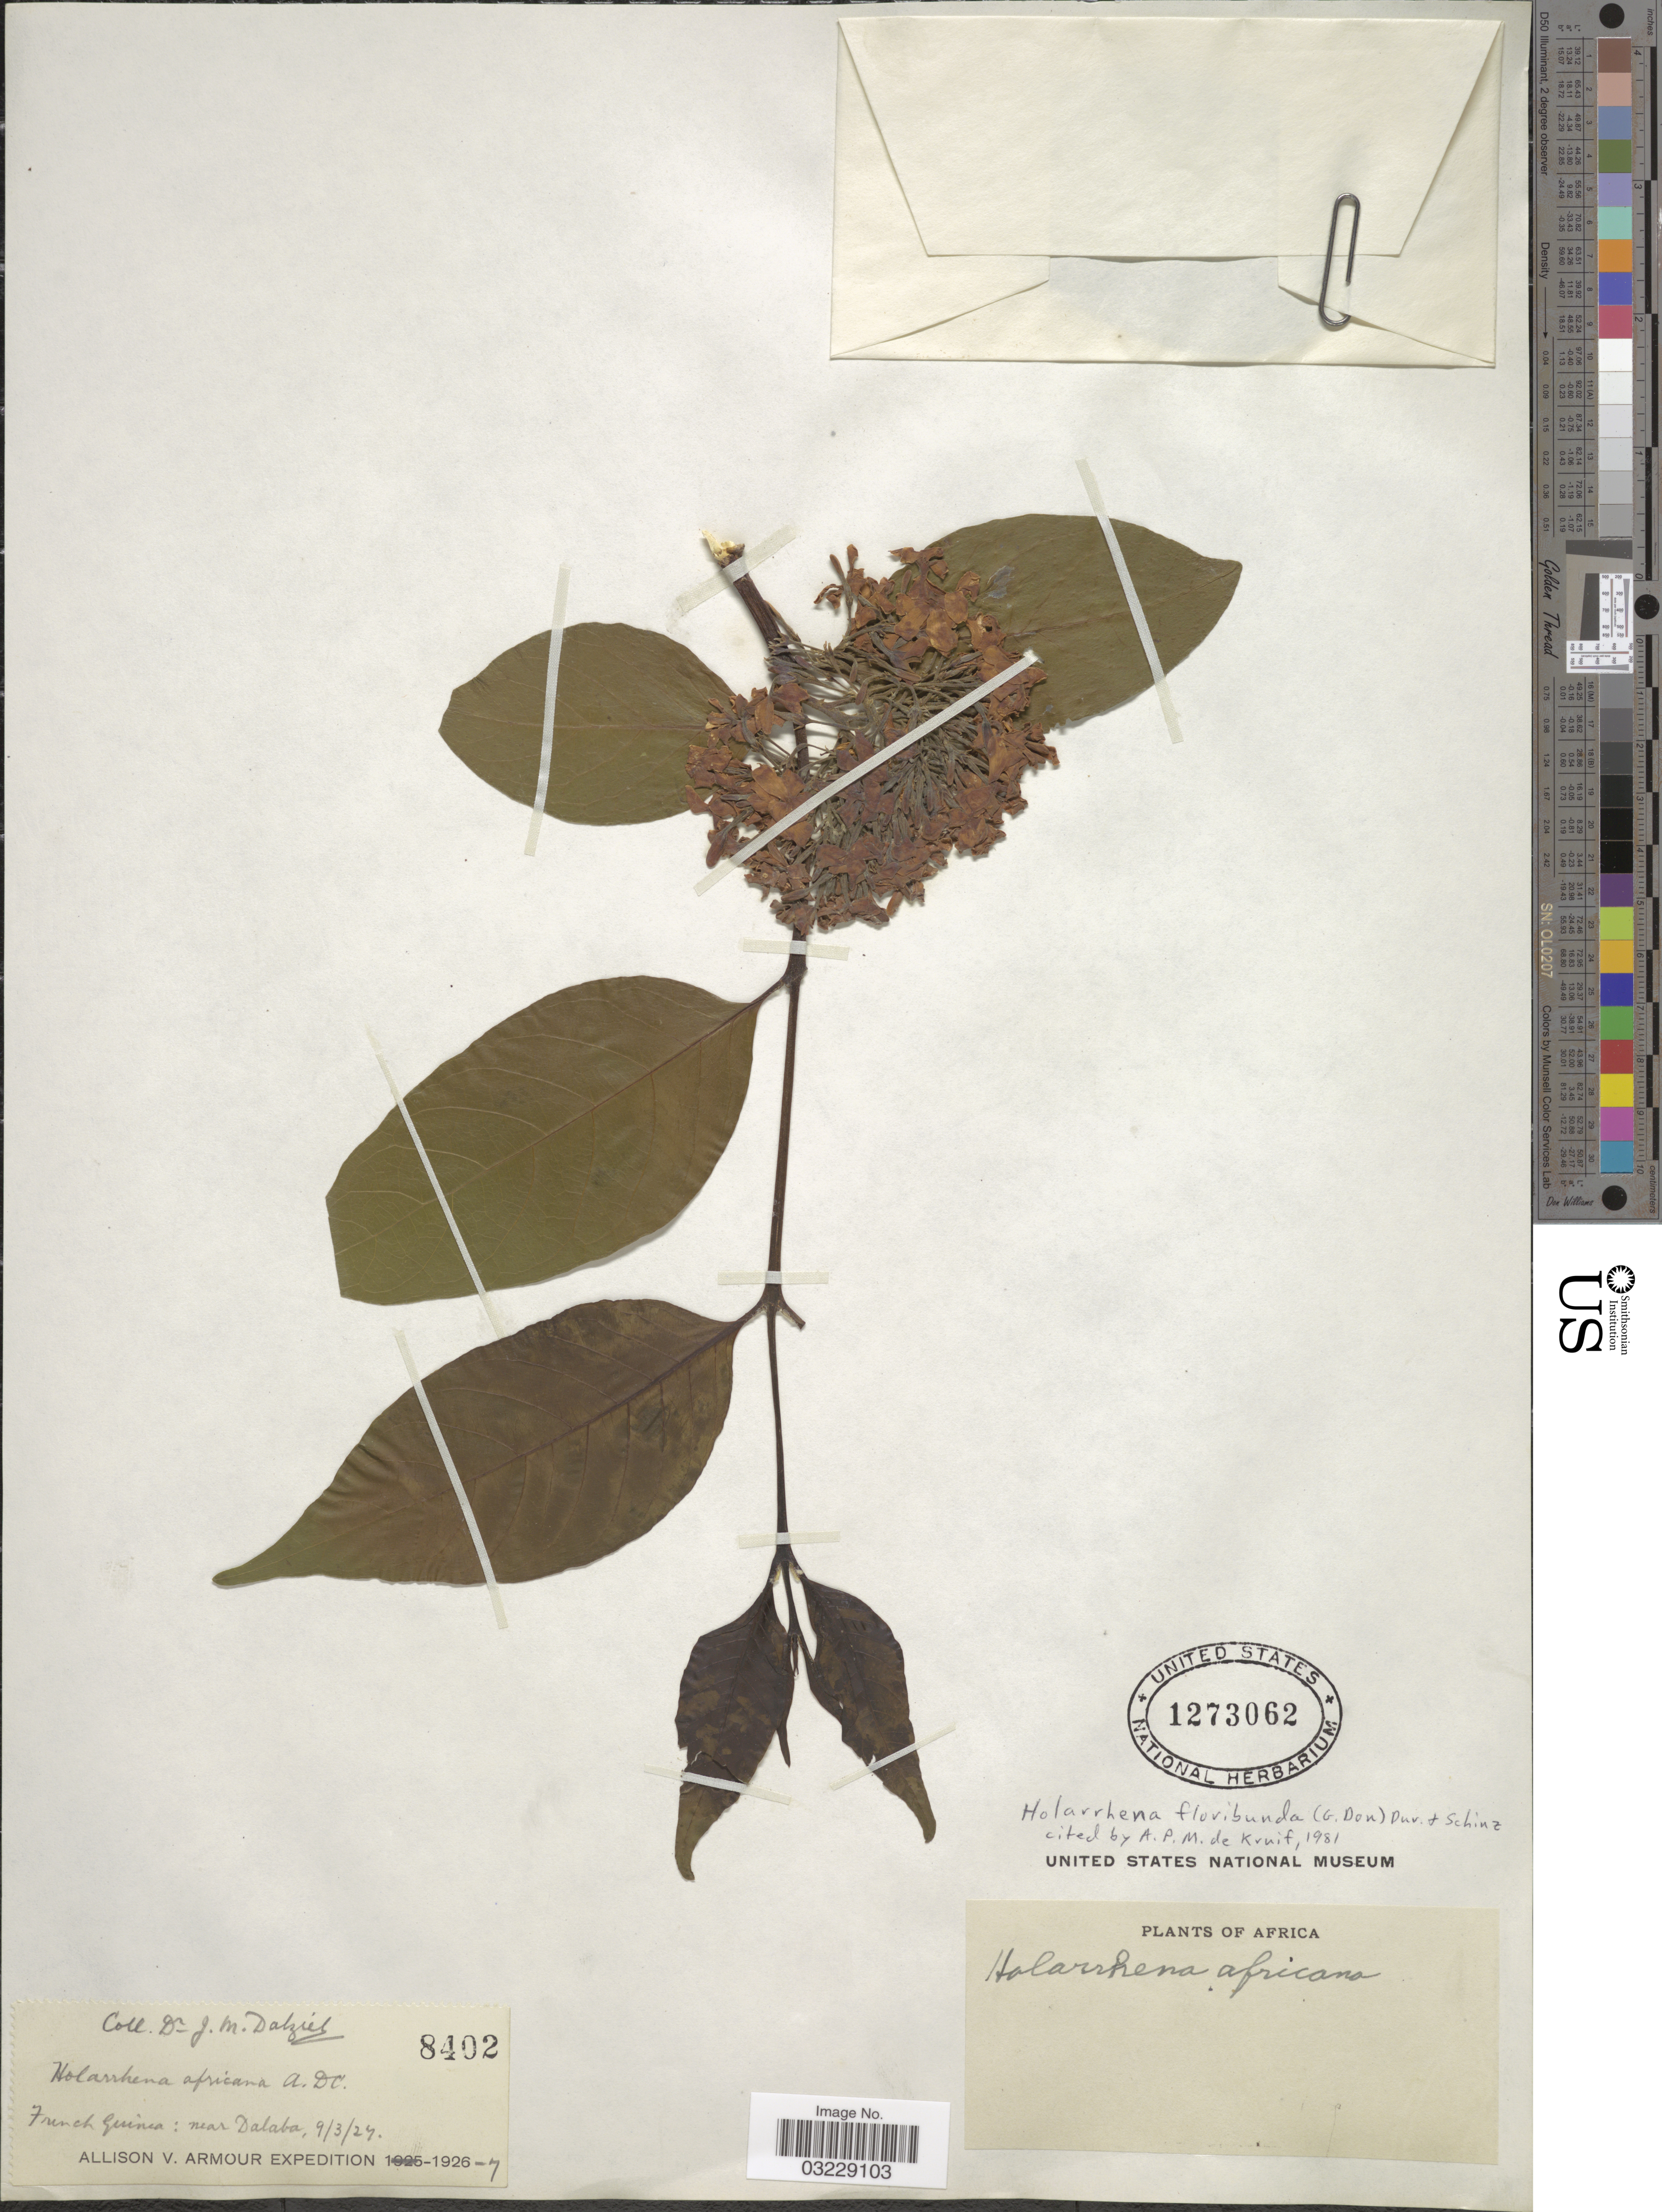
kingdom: Plantae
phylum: Tracheophyta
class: Magnoliopsida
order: Gentianales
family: Apocynaceae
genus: Holarrhena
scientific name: Holarrhena floribunda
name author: (G. Don) Durand & Schinz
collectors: J. Dalziel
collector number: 8402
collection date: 1927-03-09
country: Guinea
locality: Near Dalaba.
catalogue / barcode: US 1273062